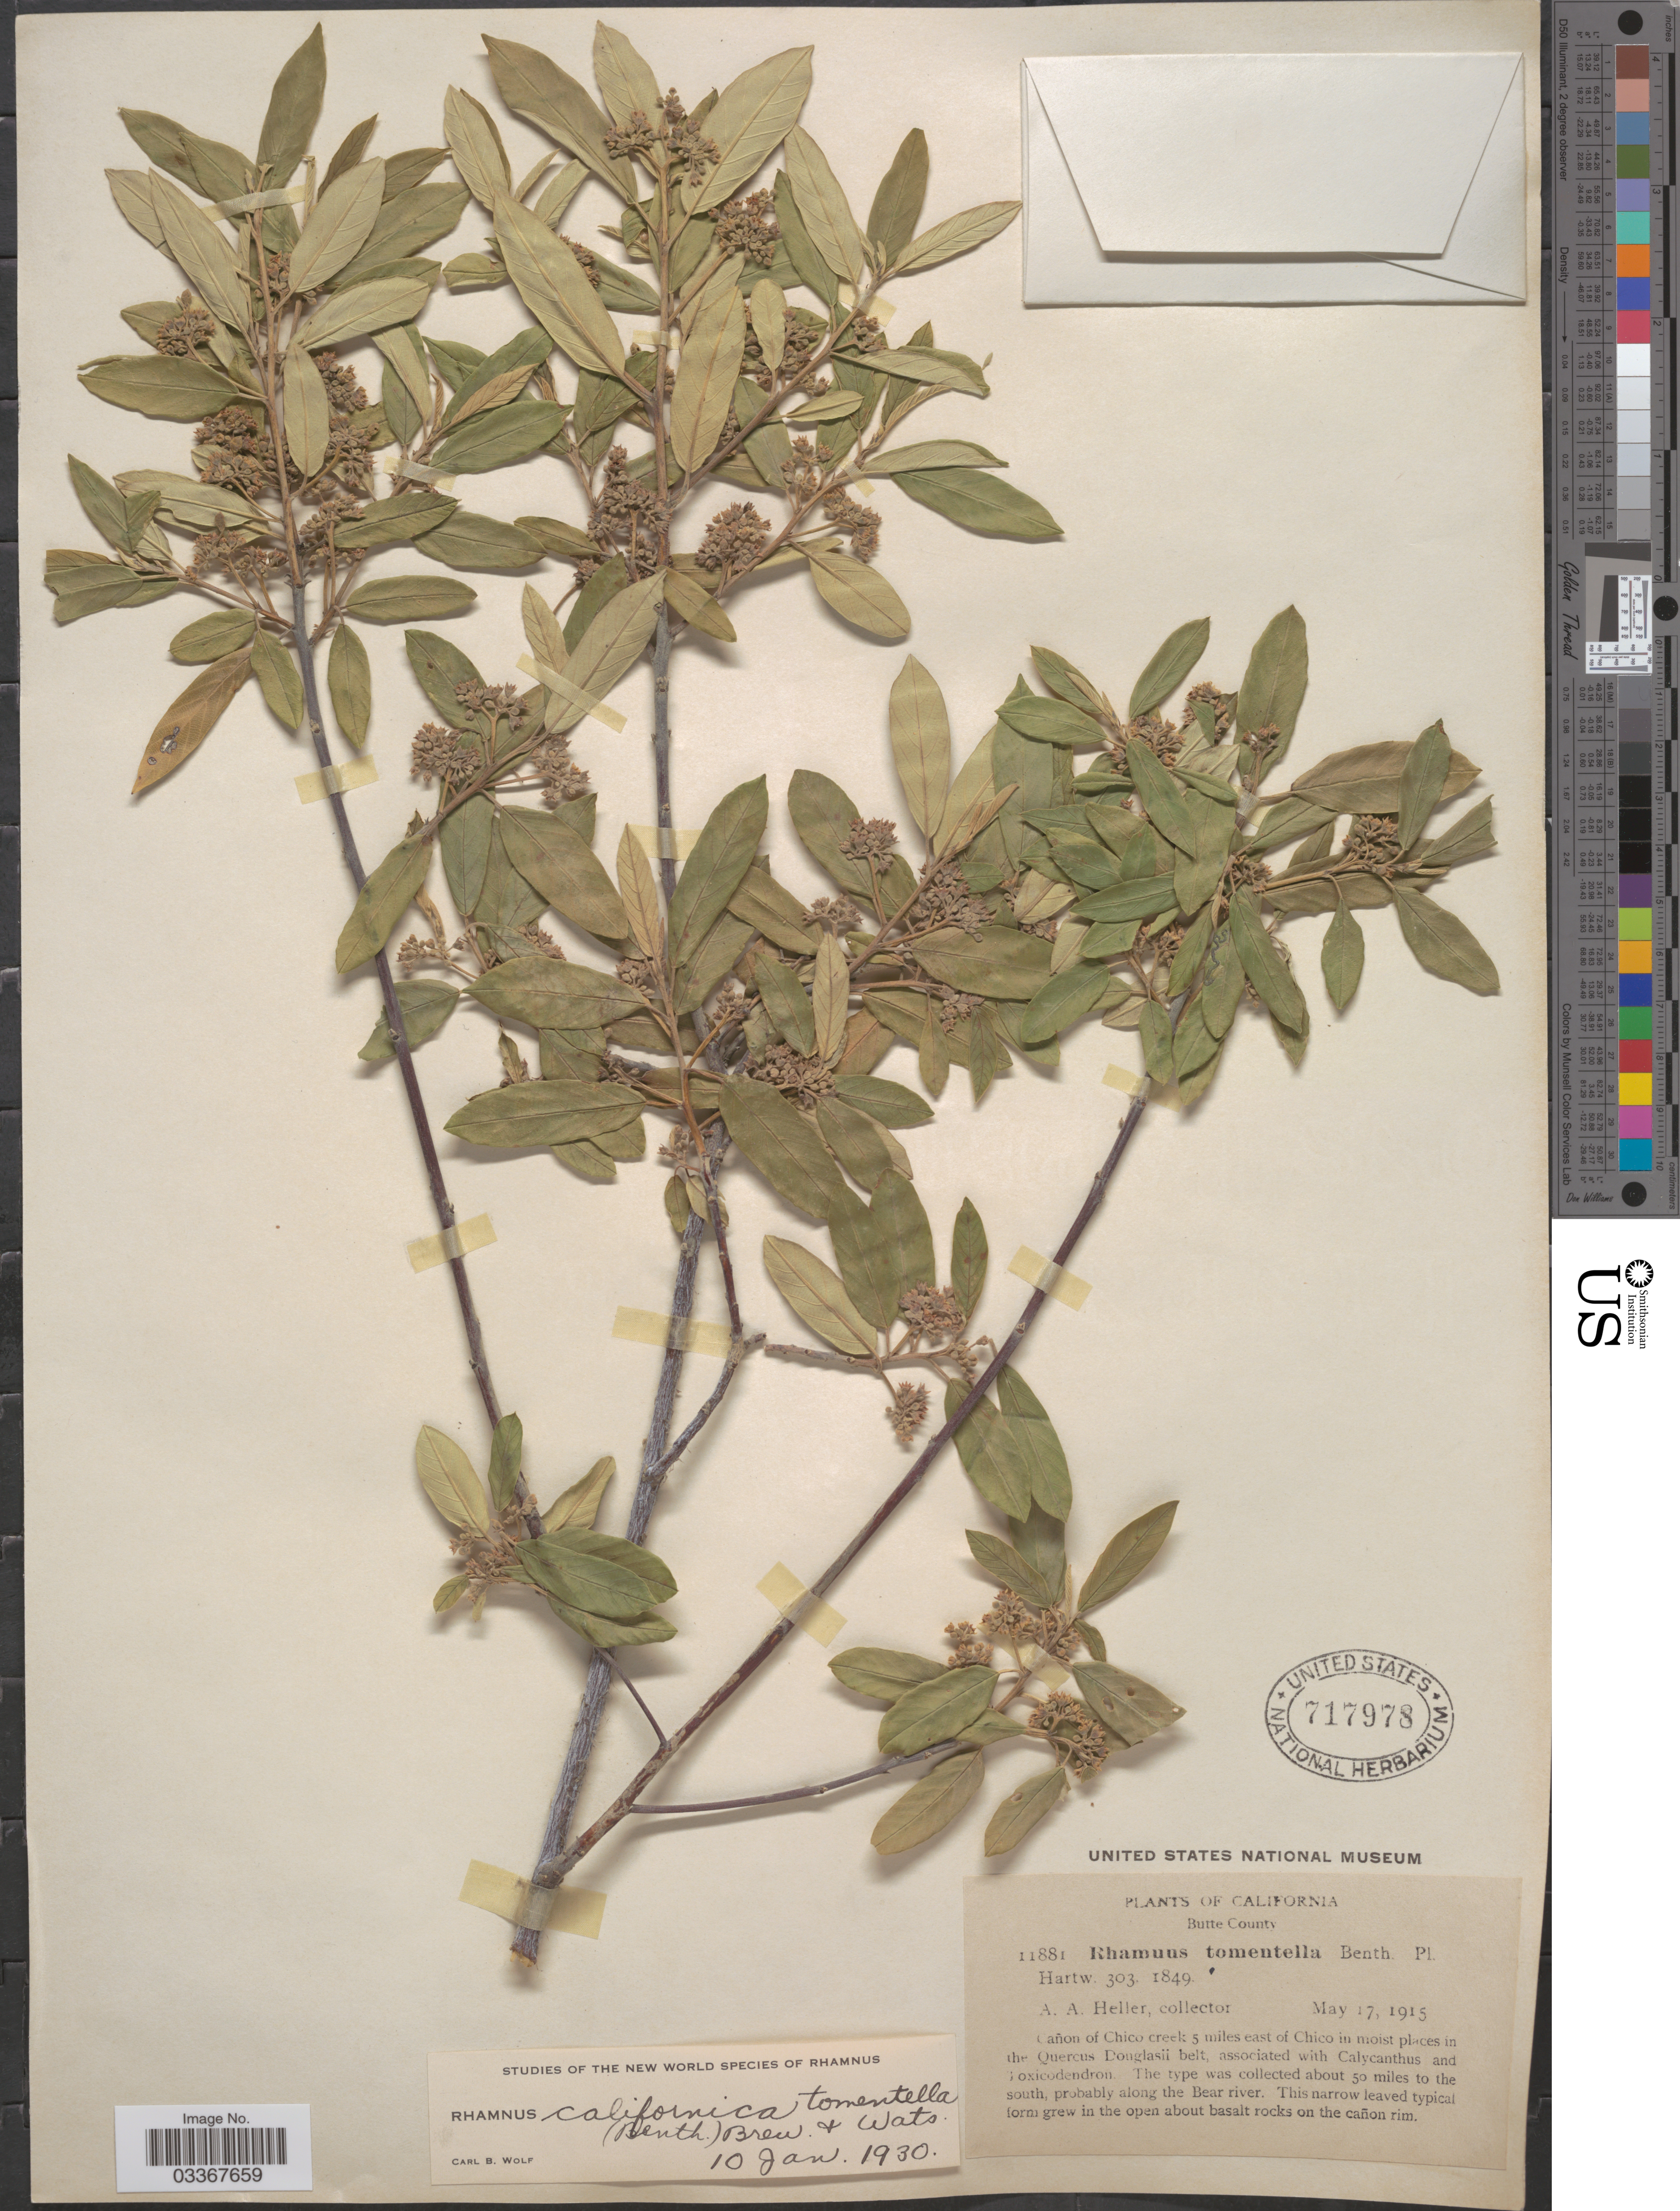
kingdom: Plantae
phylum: Tracheophyta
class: Magnoliopsida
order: Rosales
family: Rhamnaceae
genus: Frangula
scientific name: Frangula californica subsp. tomentella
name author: (Benth.) Kartesz & Gandhi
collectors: A. A. Heller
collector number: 11881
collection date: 1915-05-17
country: United States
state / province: California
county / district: Butte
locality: Butte County, Cañon of Chico creek 5 miles east of Chico.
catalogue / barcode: US 717978